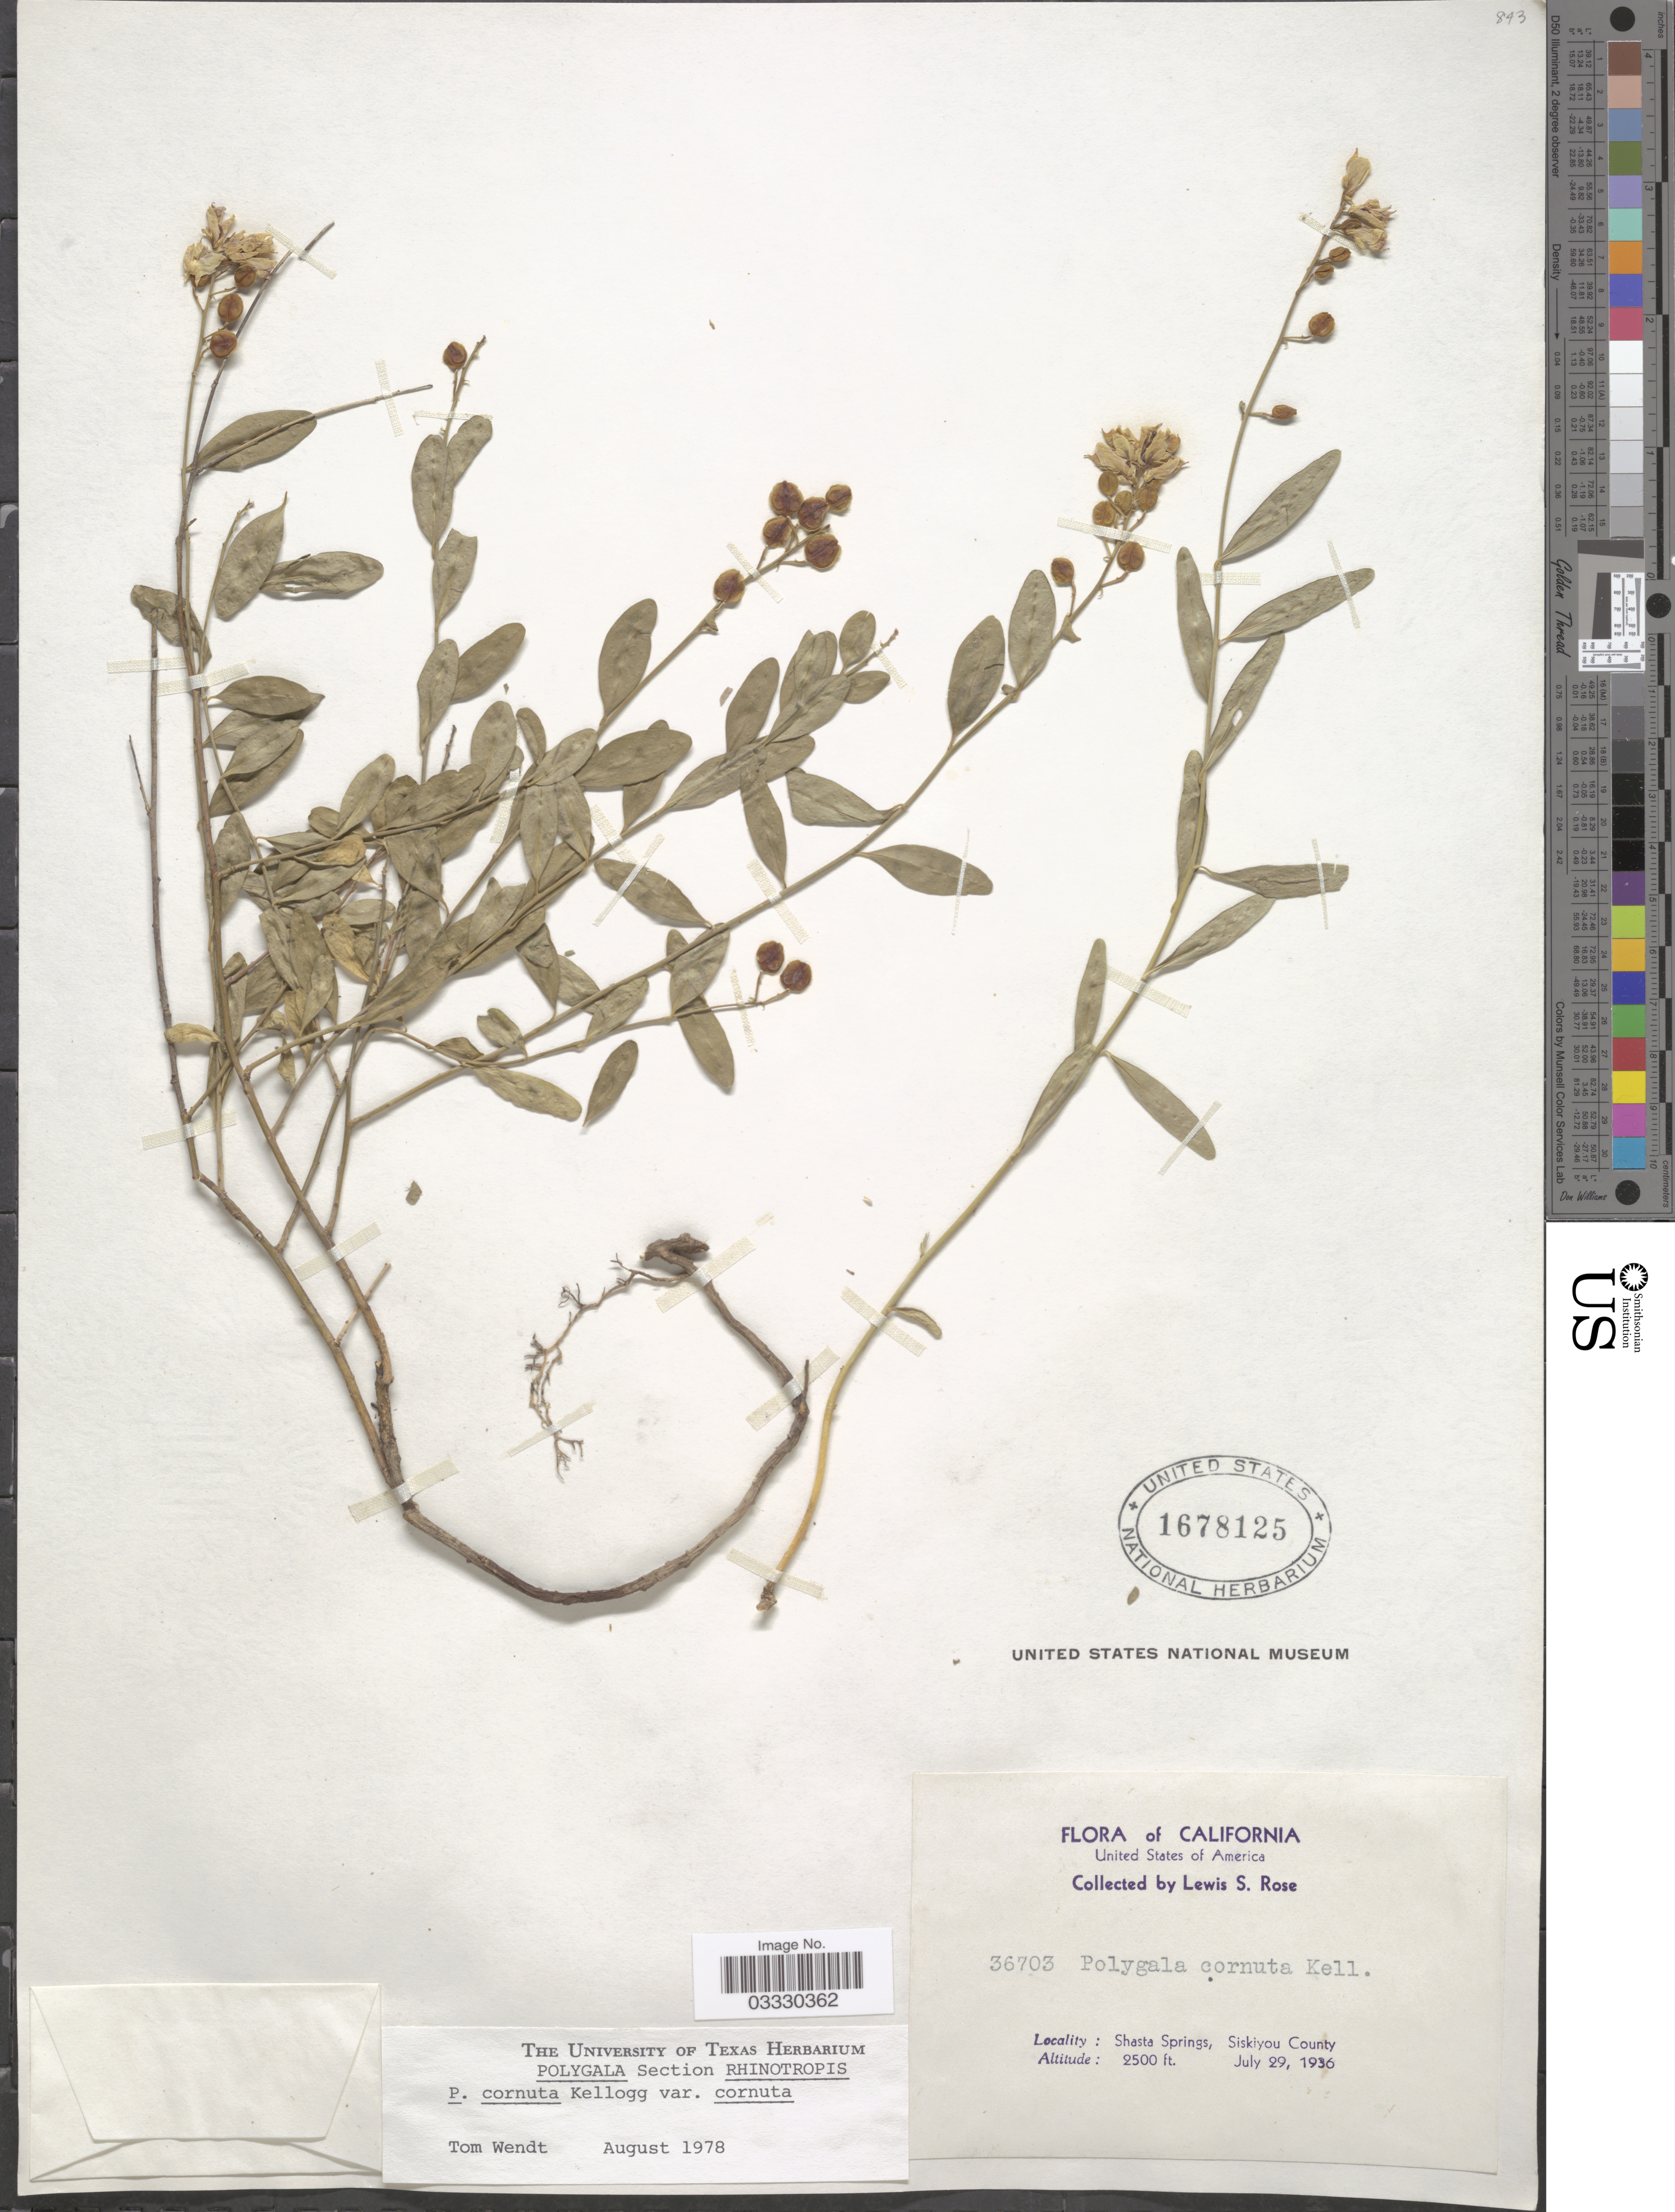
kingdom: Plantae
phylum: Tracheophyta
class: Magnoliopsida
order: Fabales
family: Polygalaceae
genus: Rhinotropis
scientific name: Rhinotropis cornuta var. cornuta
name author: (Kellogg) J.R. Abbott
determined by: Strong, Mark T., (BOT), Smithsonian Institution - National Museum of Natural History (UNITED STATES)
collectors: L. S. Rose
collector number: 36703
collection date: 1936-07-29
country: United States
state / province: California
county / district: Siskiyou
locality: Shasta Springs, Siskiyou County.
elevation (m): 762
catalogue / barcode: US 1678125